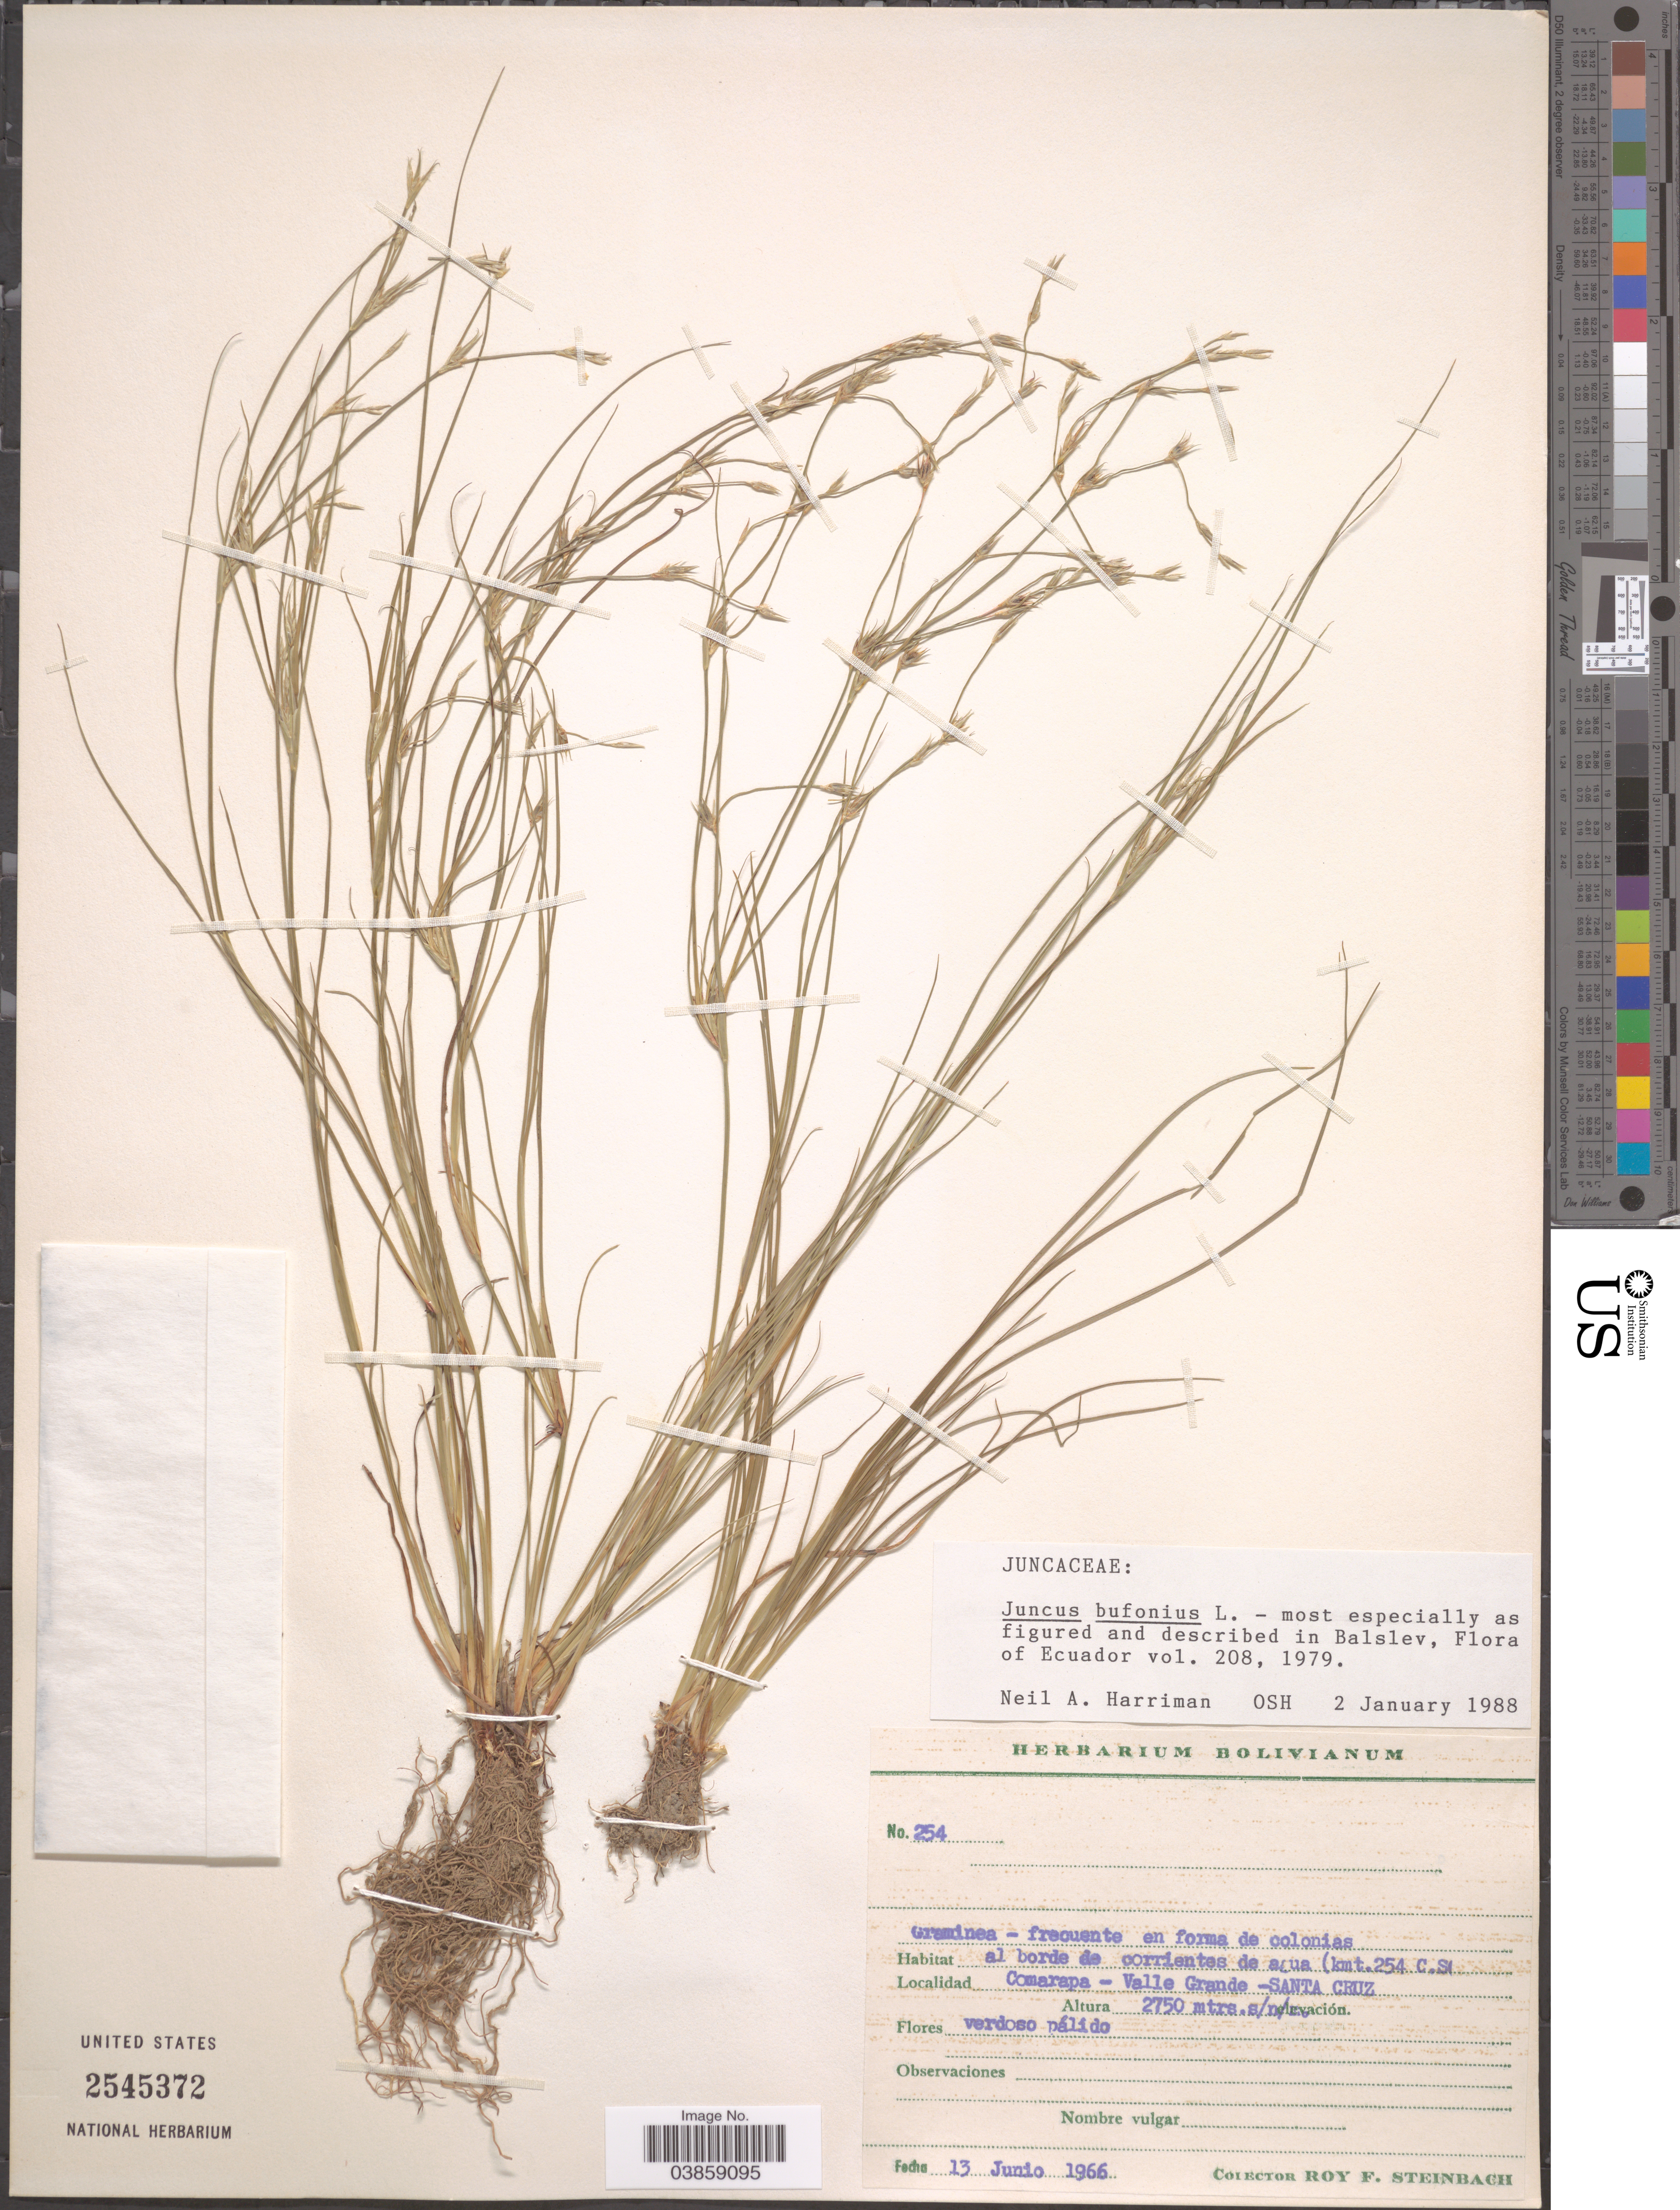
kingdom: Plantae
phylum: Tracheophyta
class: Liliopsida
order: Poales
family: Juncaceae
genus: Juncus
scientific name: Juncus bufonius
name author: L.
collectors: R. F. Steinbach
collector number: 254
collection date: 1966-06-13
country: Bolivia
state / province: Santa Cruz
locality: Al borde de corrientes de agua (kmt. 254 C. S [illegible text] Comarapa - Valle Grande).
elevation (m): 2750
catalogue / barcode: US 2545372